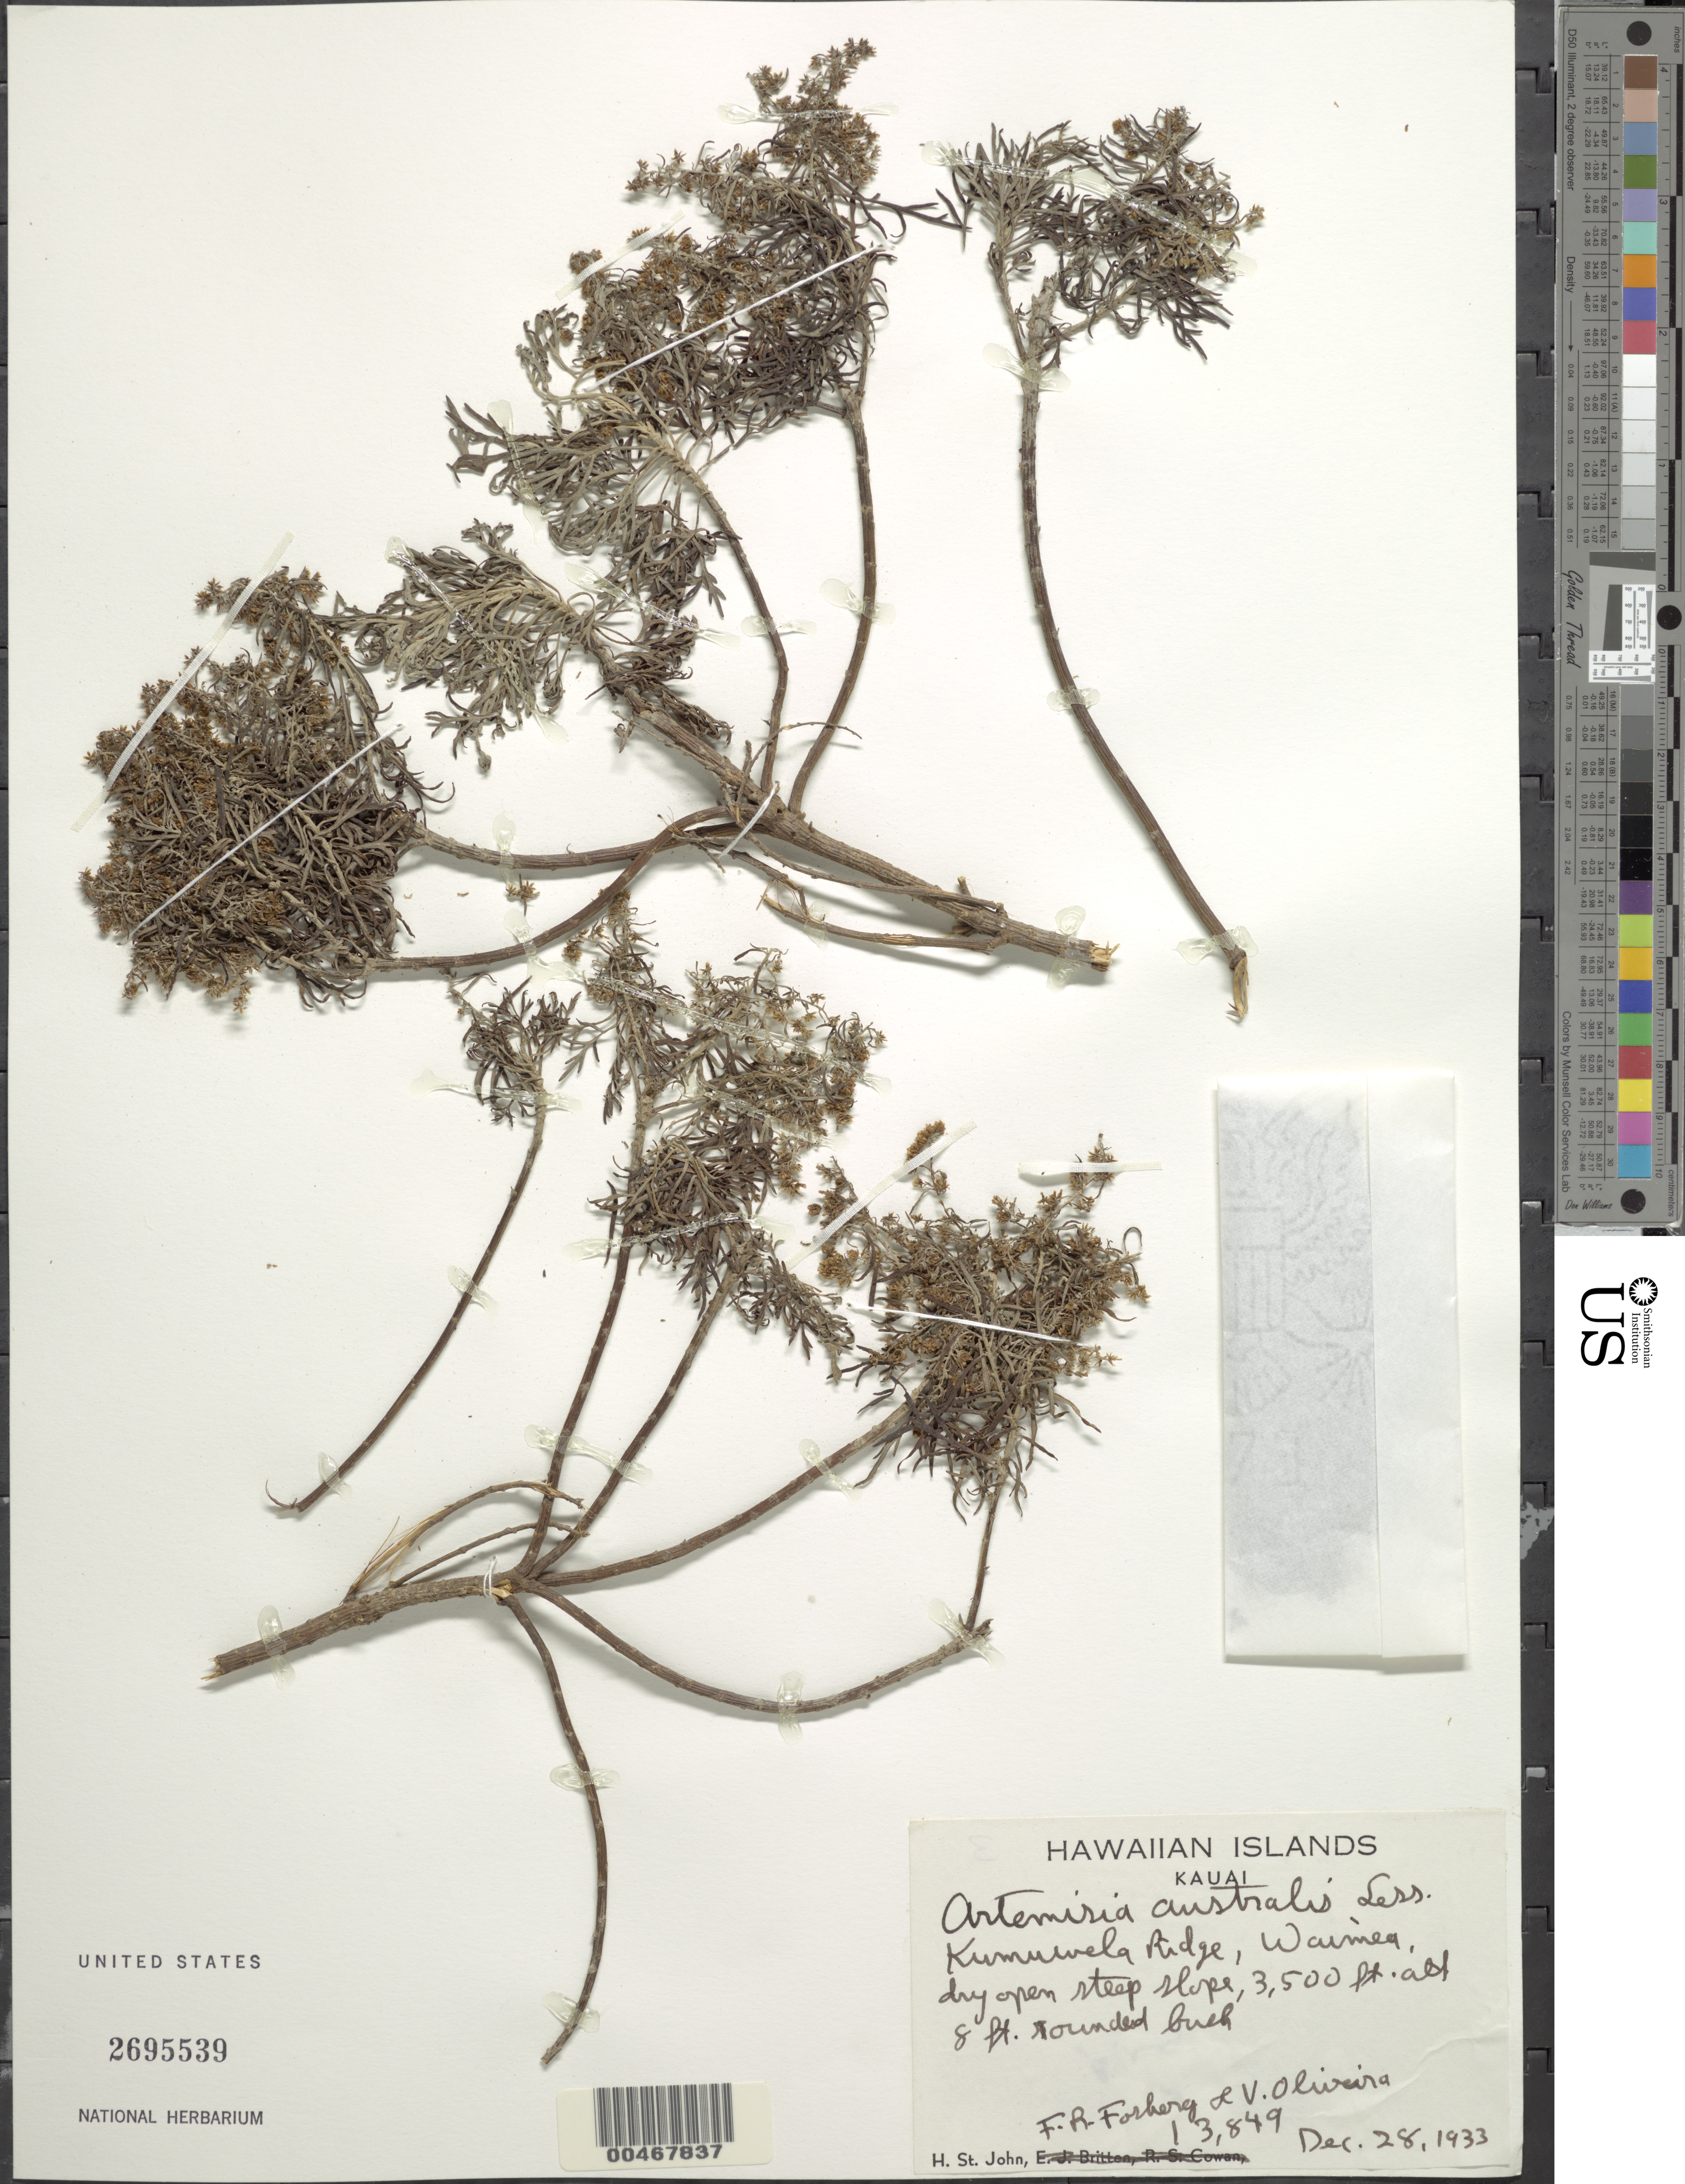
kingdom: Plantae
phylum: Tracheophyta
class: Magnoliopsida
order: Asterales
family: Asteraceae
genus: Artemisia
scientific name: Artemisia australis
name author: Less.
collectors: H. St. John, F. R. Fosberg & V. Oliveira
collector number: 13849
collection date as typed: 28 Dec 1933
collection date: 1933-12-28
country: United States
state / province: Hawaii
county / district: Kauai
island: Kaua'i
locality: Kumuwela Ridge, Waimea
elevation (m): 1067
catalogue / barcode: US 2695539